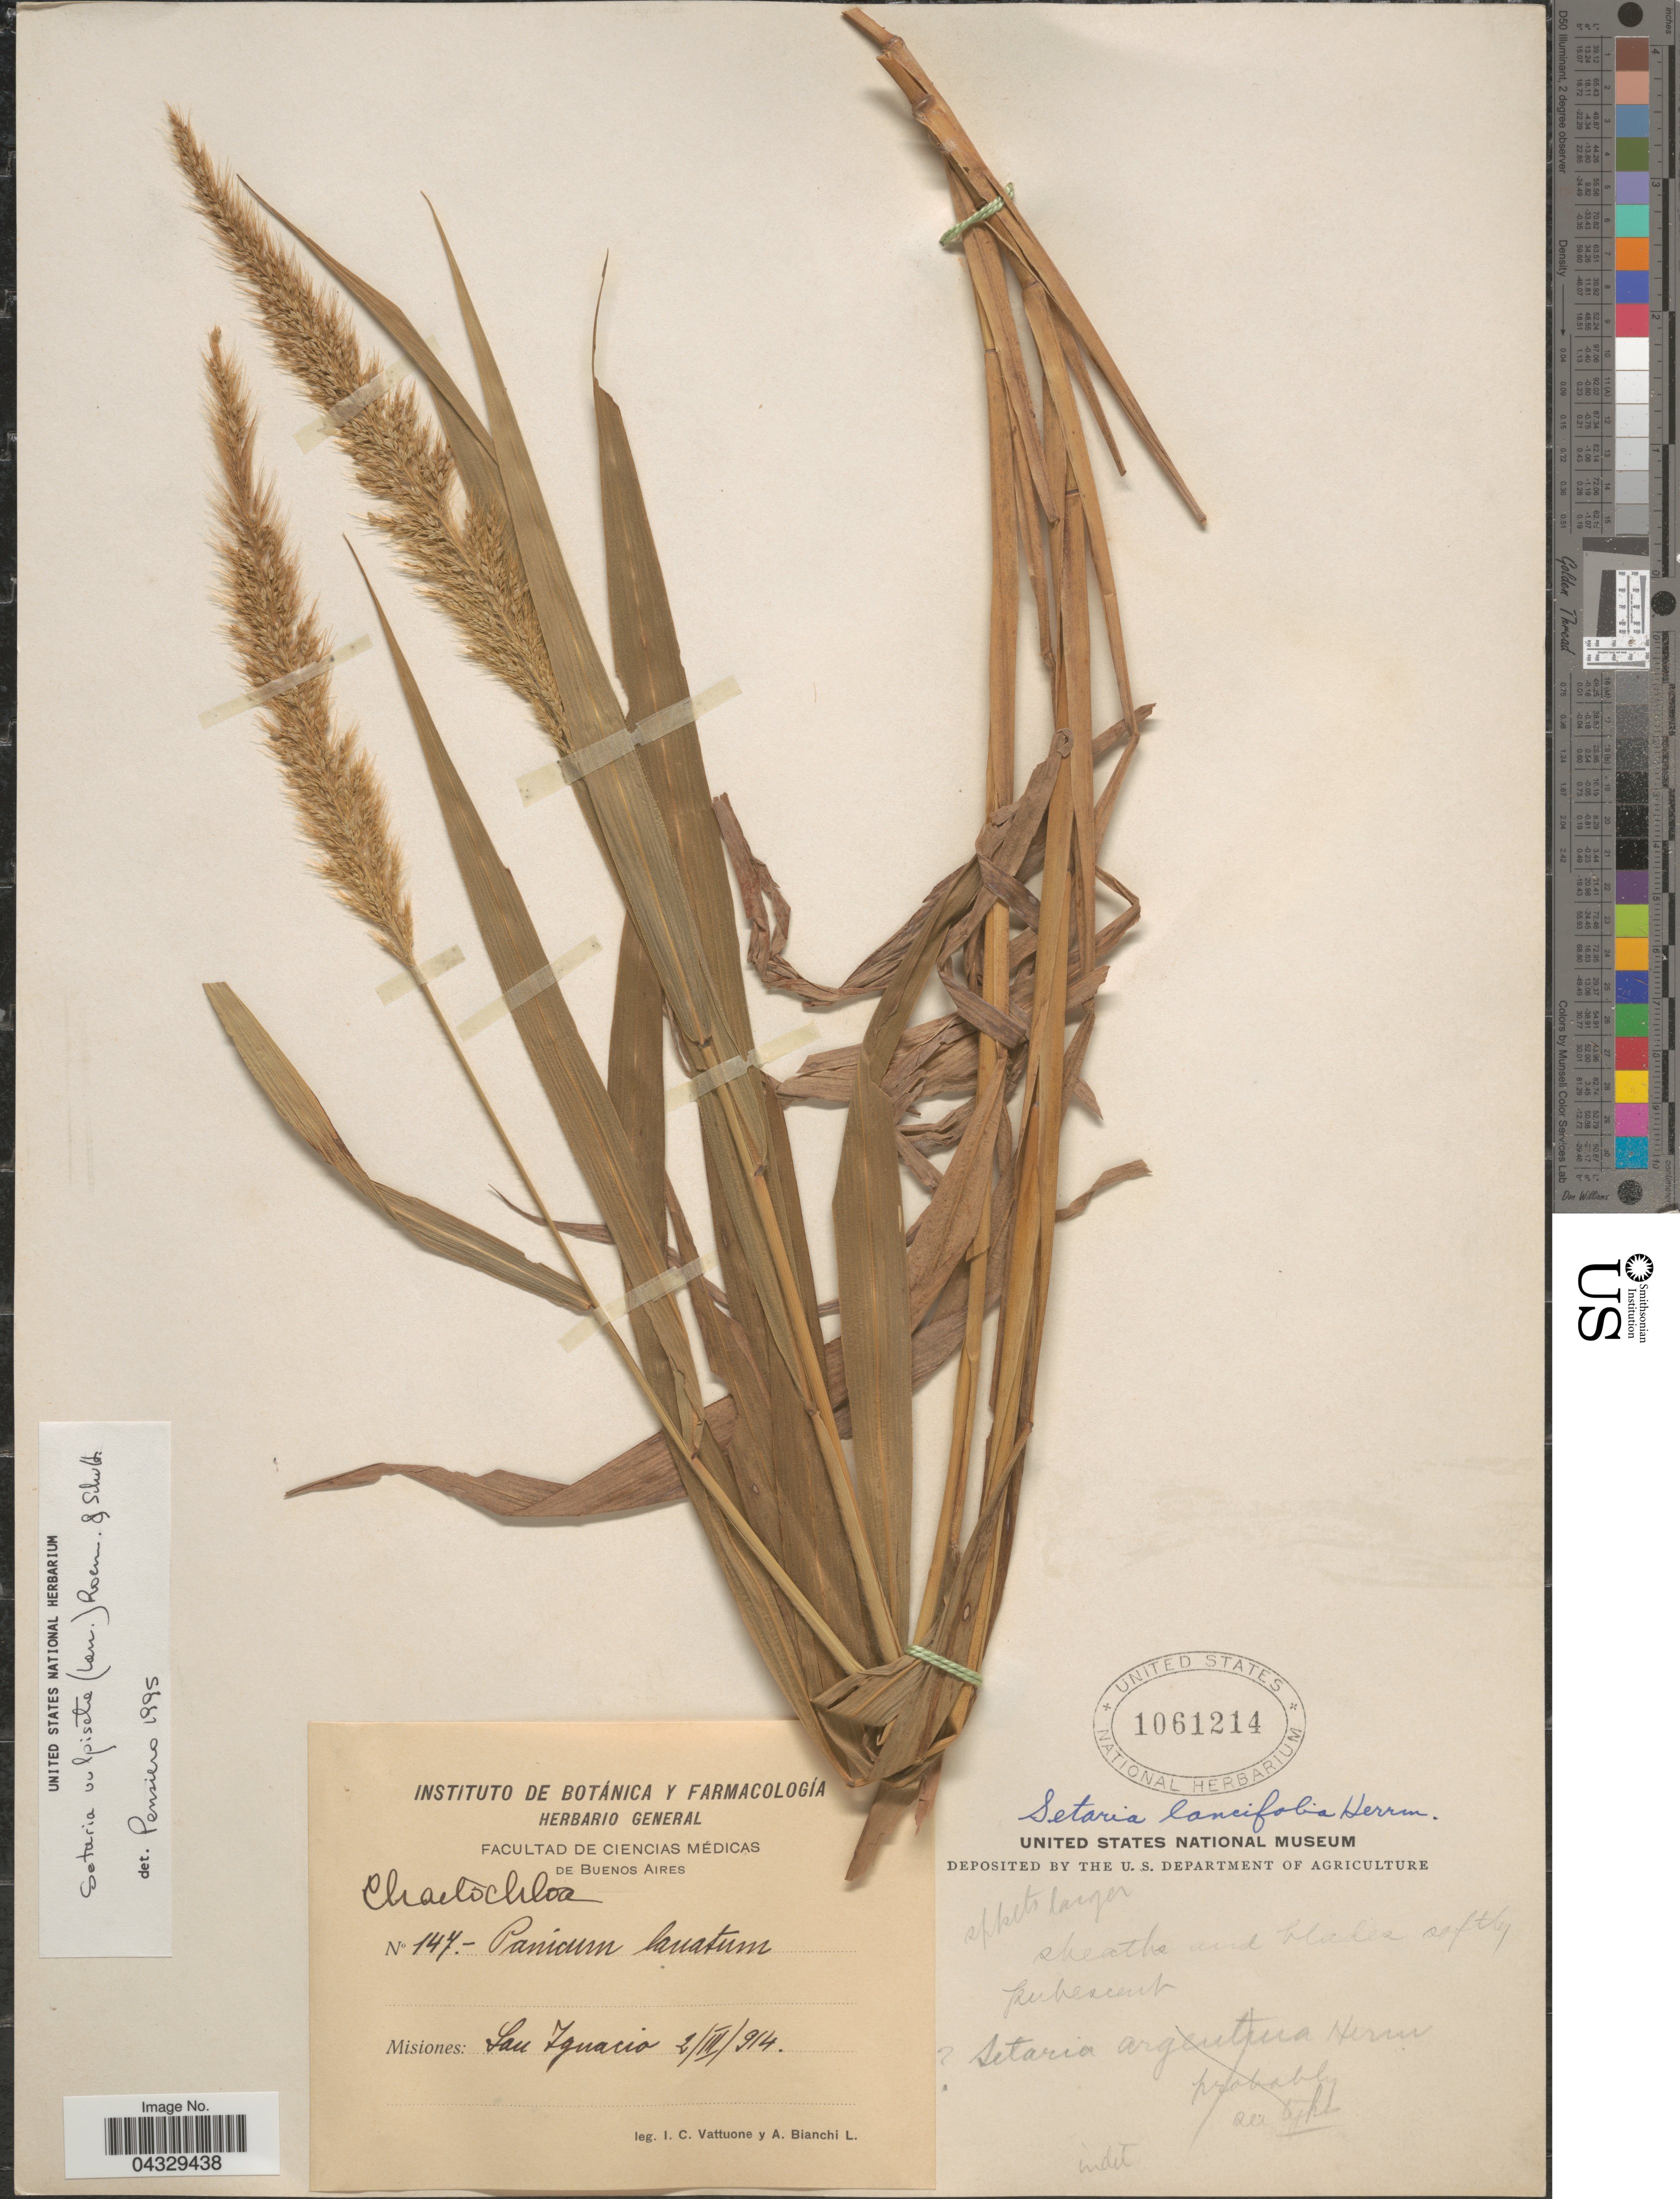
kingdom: Plantae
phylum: Tracheophyta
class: Liliopsida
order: Poales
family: Poaceae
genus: Setaria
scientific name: Setaria vulpiseta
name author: (Lam.) Roem. & Schult.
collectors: I. Vattuone & A. Bianchi L.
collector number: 147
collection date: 1914-03-02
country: Argentina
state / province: Misiones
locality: San Ignacio.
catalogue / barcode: US 1061214